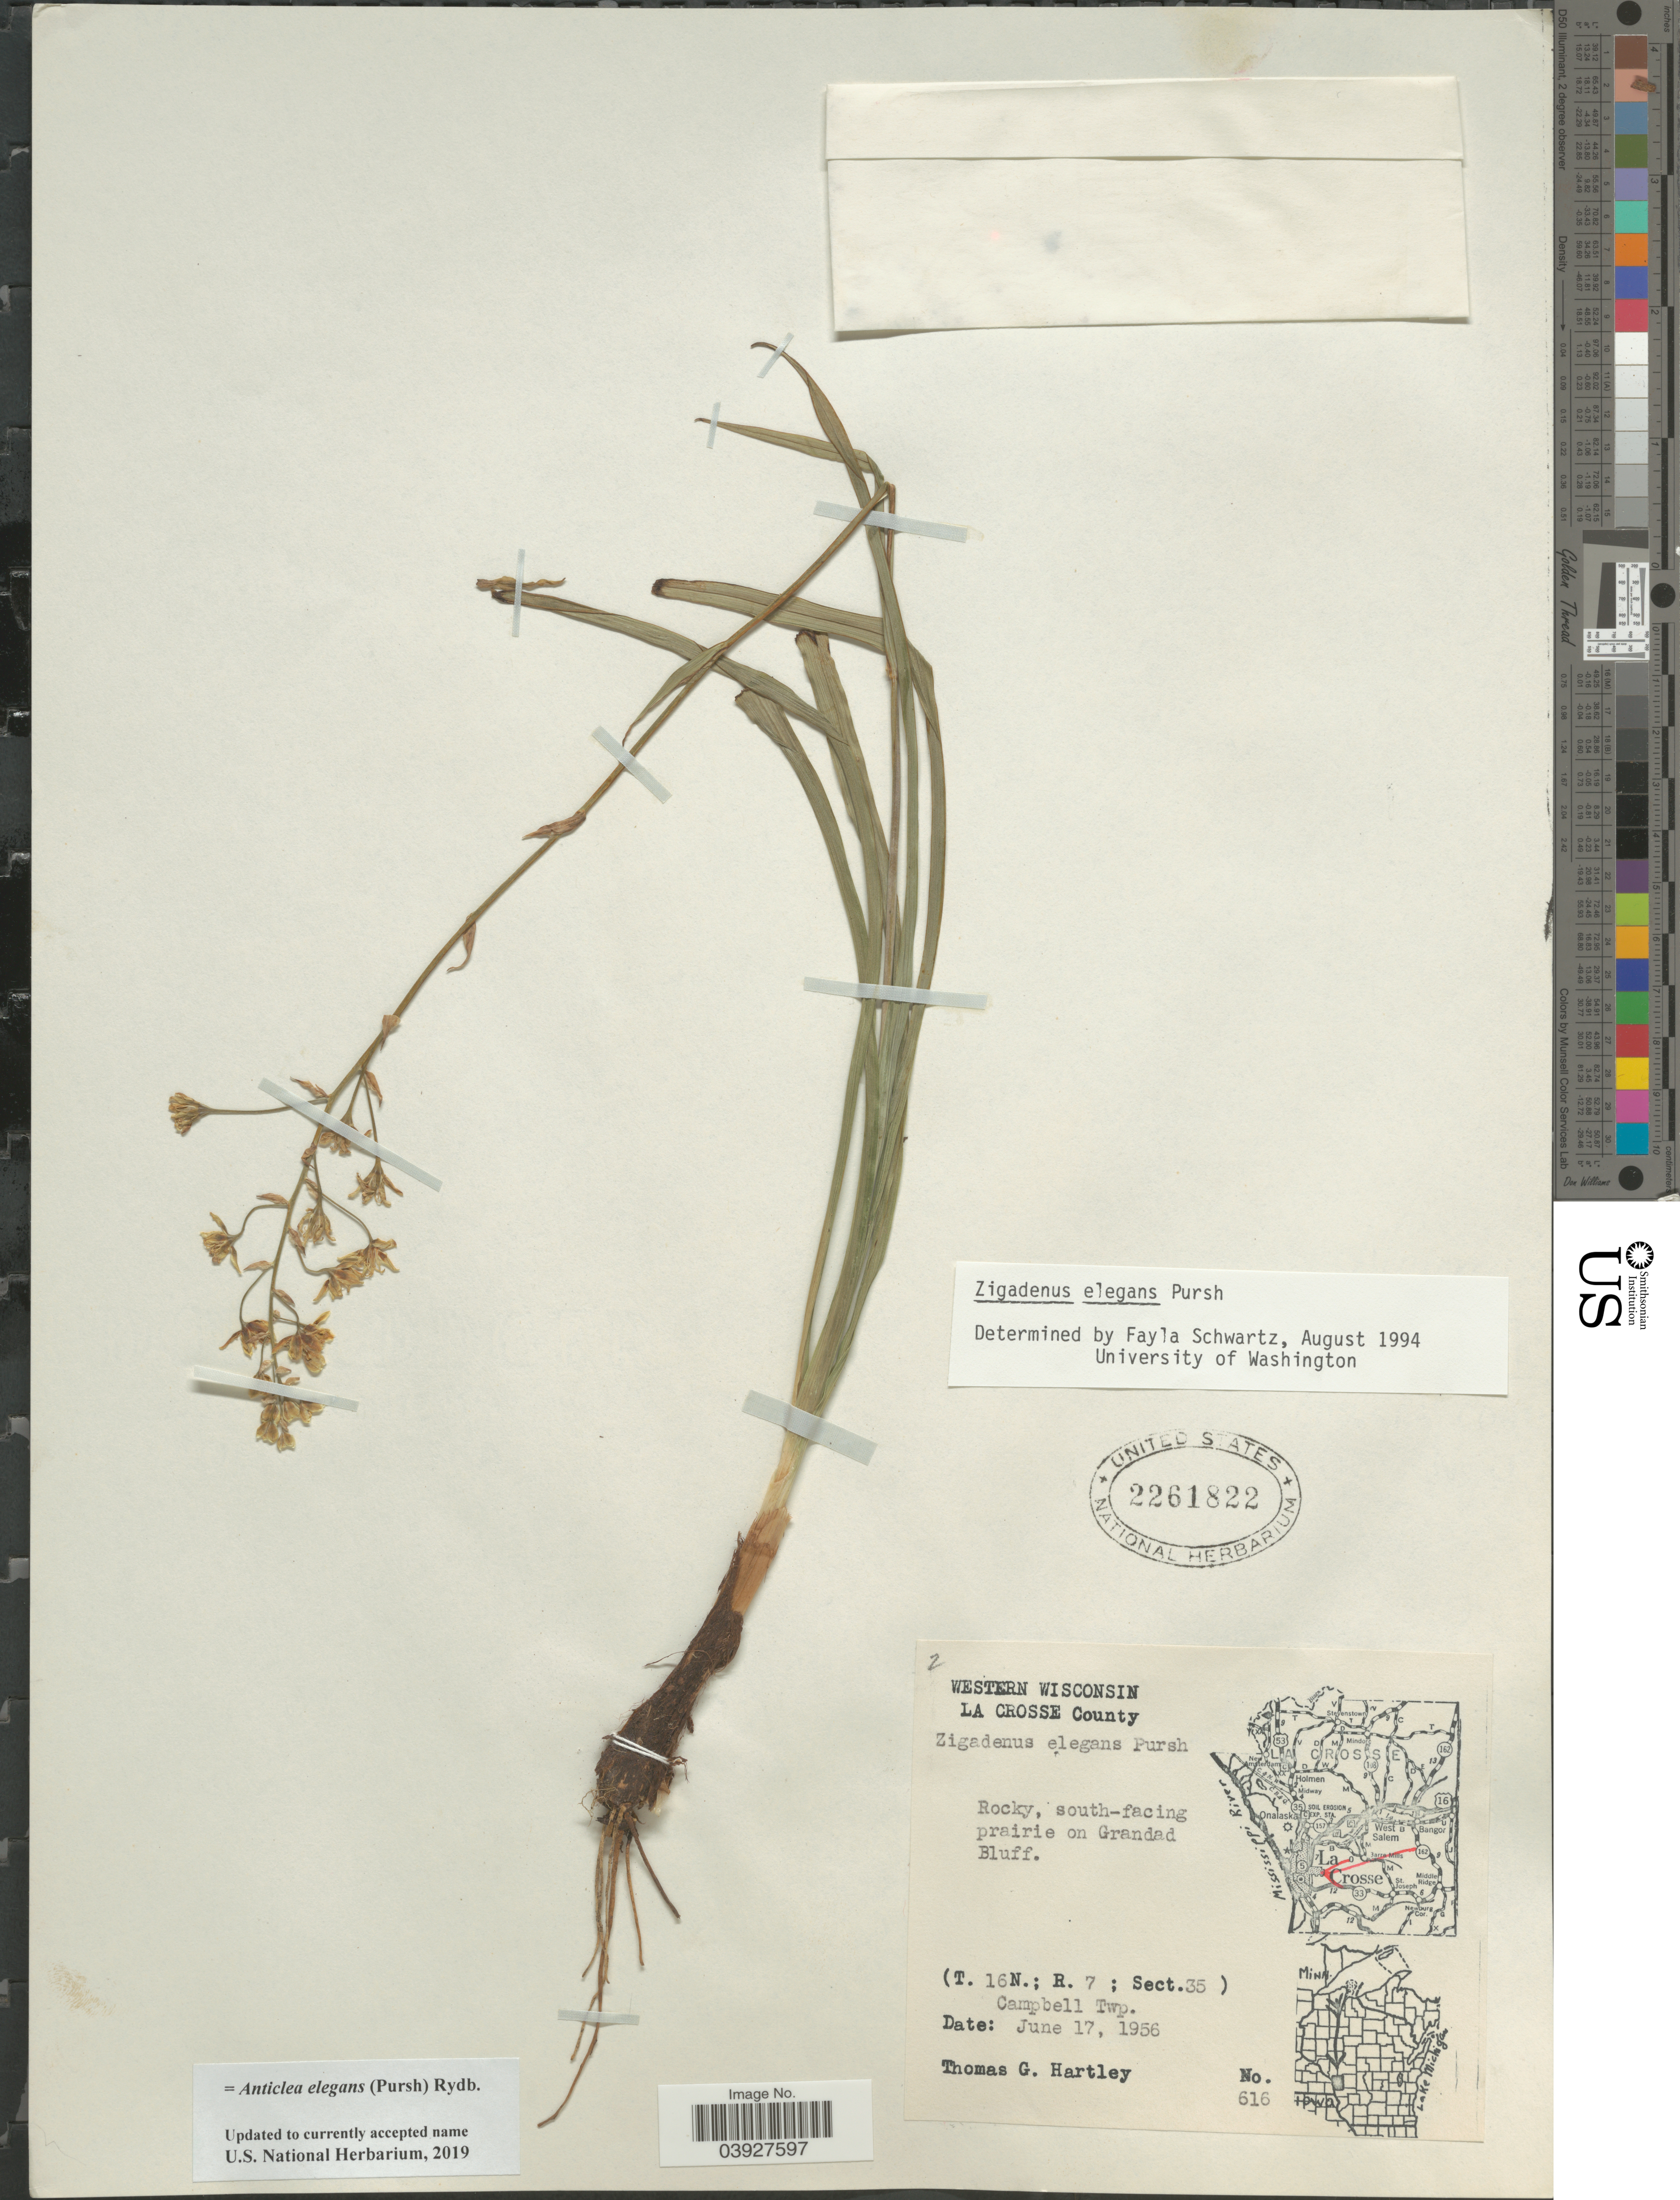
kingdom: Plantae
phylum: Tracheophyta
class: Liliopsida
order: Liliales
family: Melanthiaceae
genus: Anticlea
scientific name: Anticlea elegans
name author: (Pursh) Rydb.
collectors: T. G. Hartley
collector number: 616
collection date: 1956-06-17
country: United States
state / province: Wisconsin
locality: Western Wisconsin. La Crosse County. Rocky, south-facing prairie on Grandad Bluff. (T. 16N.; R. 7 ; Sect.35 ). Campbell Twp.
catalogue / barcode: US 2261822